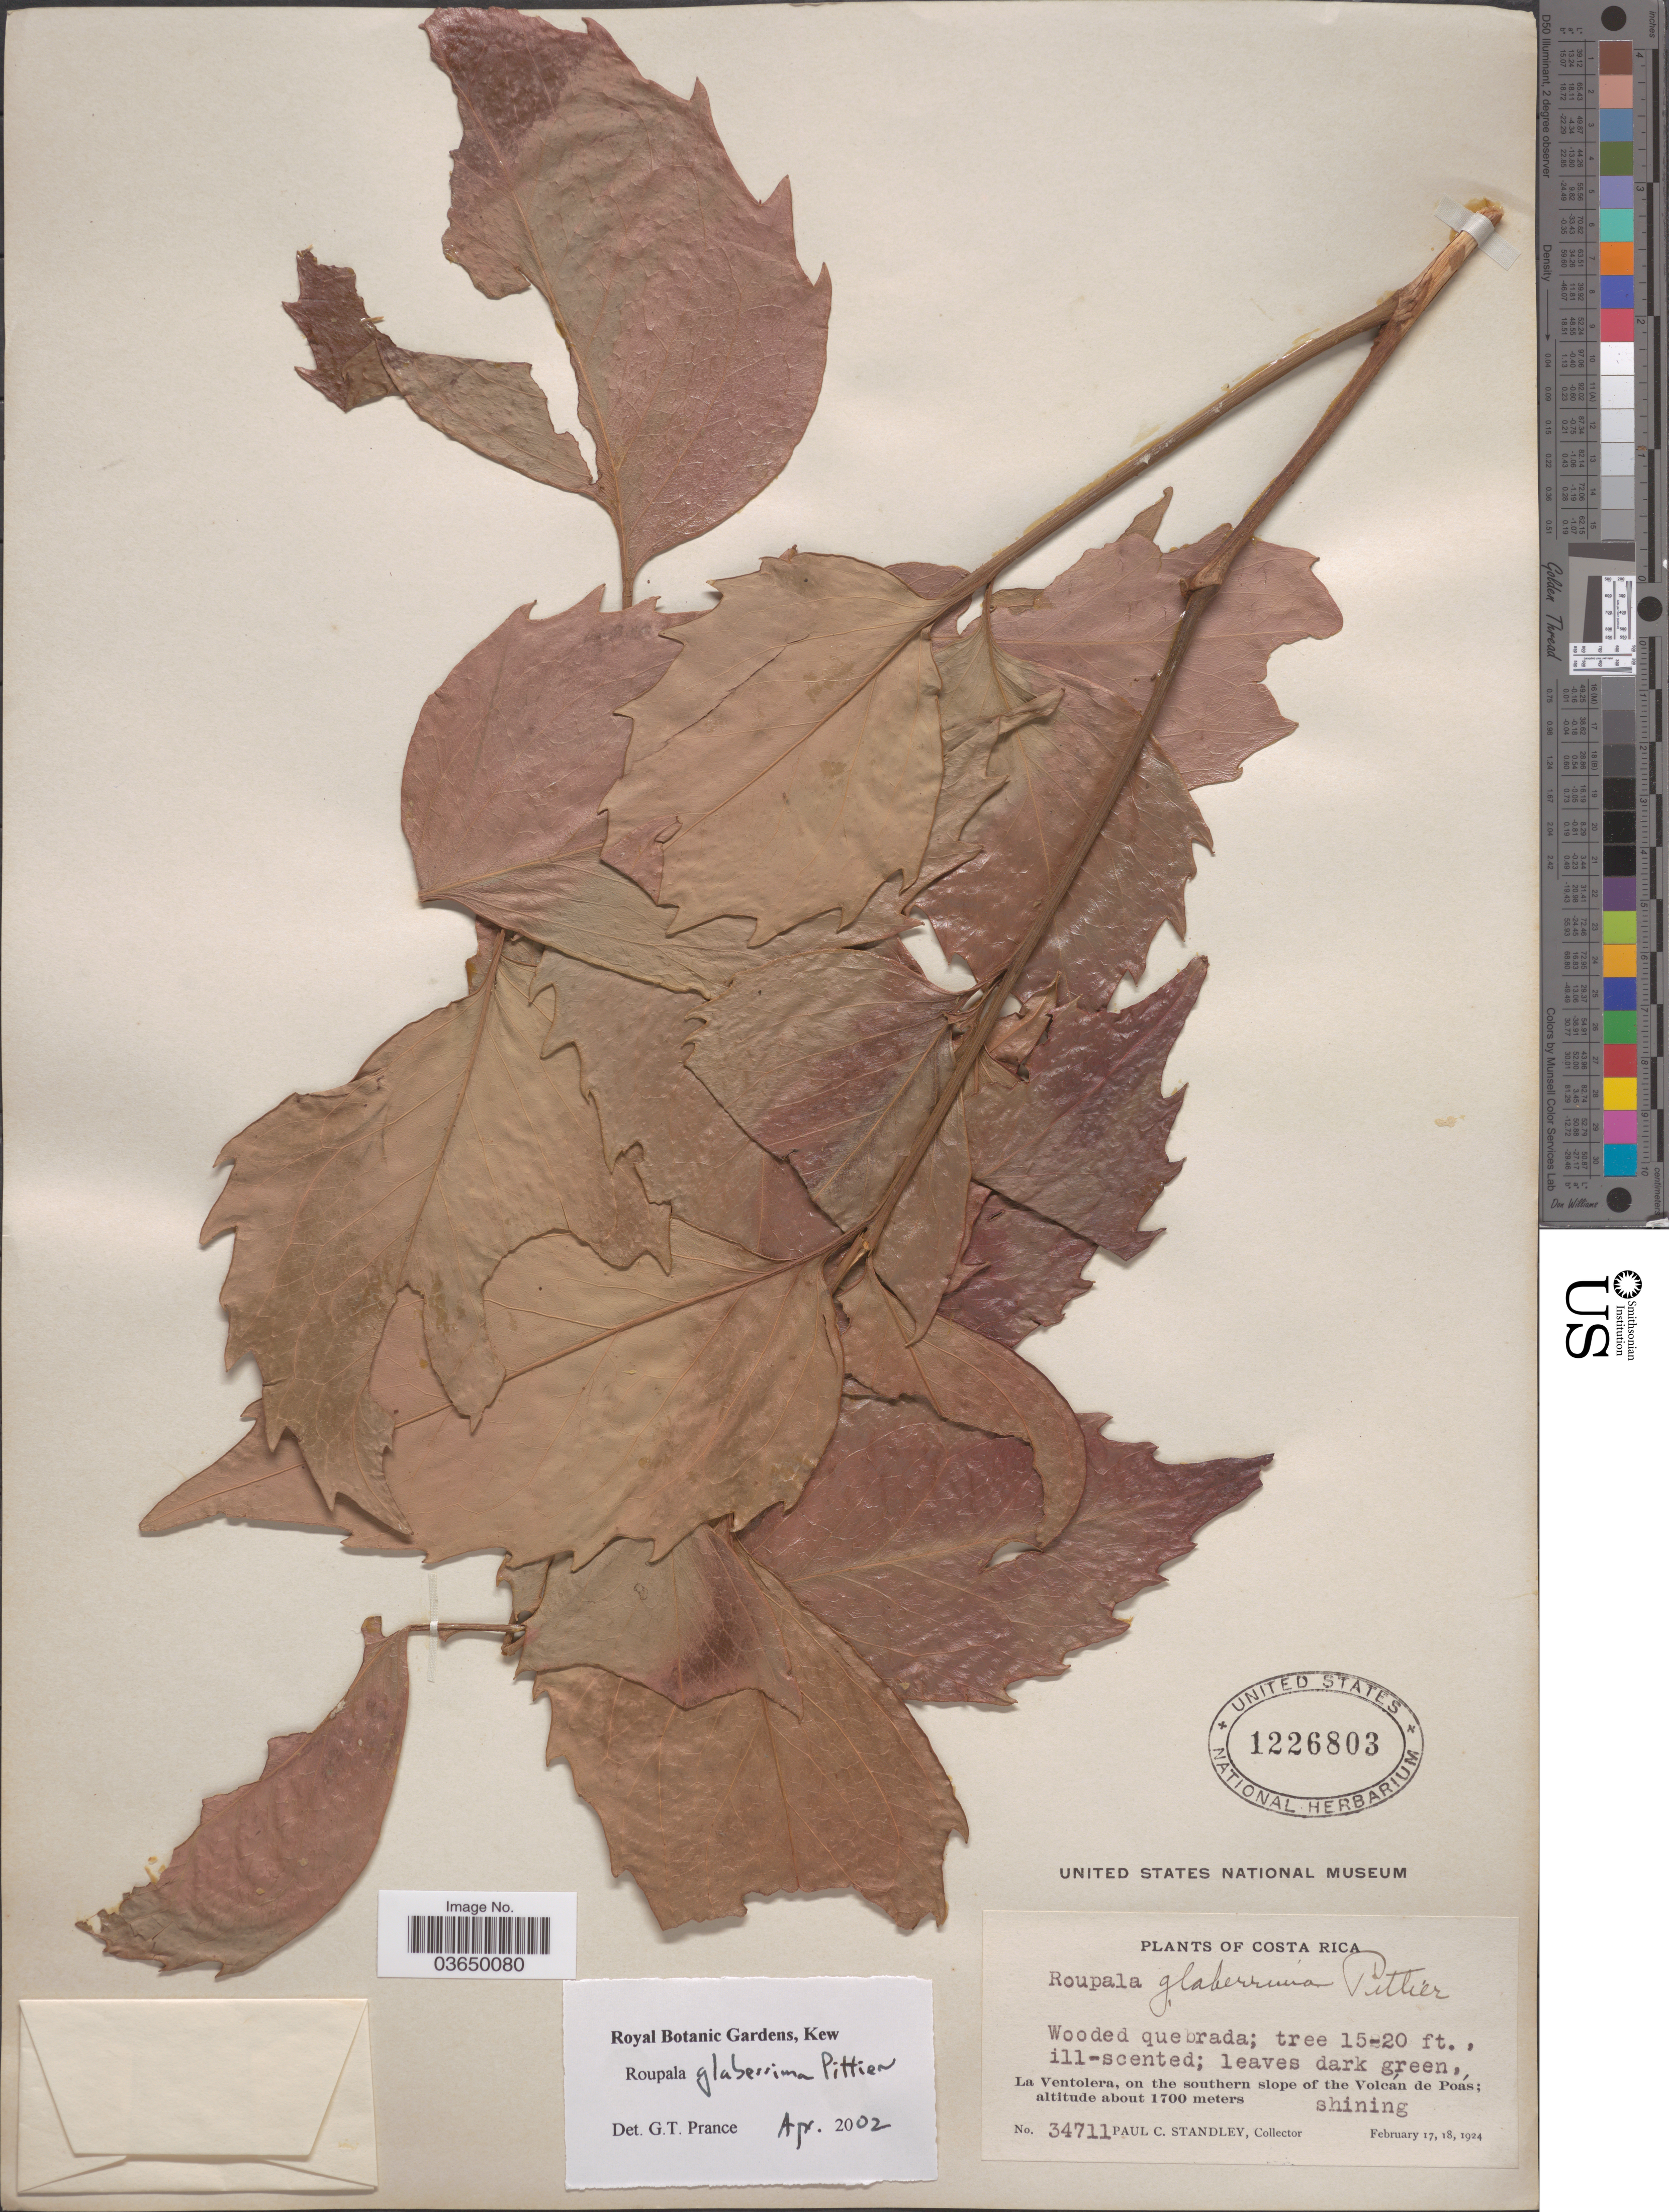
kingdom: Plantae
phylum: Tracheophyta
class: Magnoliopsida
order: Proteales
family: Proteaceae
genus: Roupala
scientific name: Roupala glaberrima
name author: Pittier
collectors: P. C. Standley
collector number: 34711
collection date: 1924-02-17/1924-02-18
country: Costa Rica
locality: La Ventolera, on the southern slope of the Volcán de Poás.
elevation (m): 1700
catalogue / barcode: US 1226803